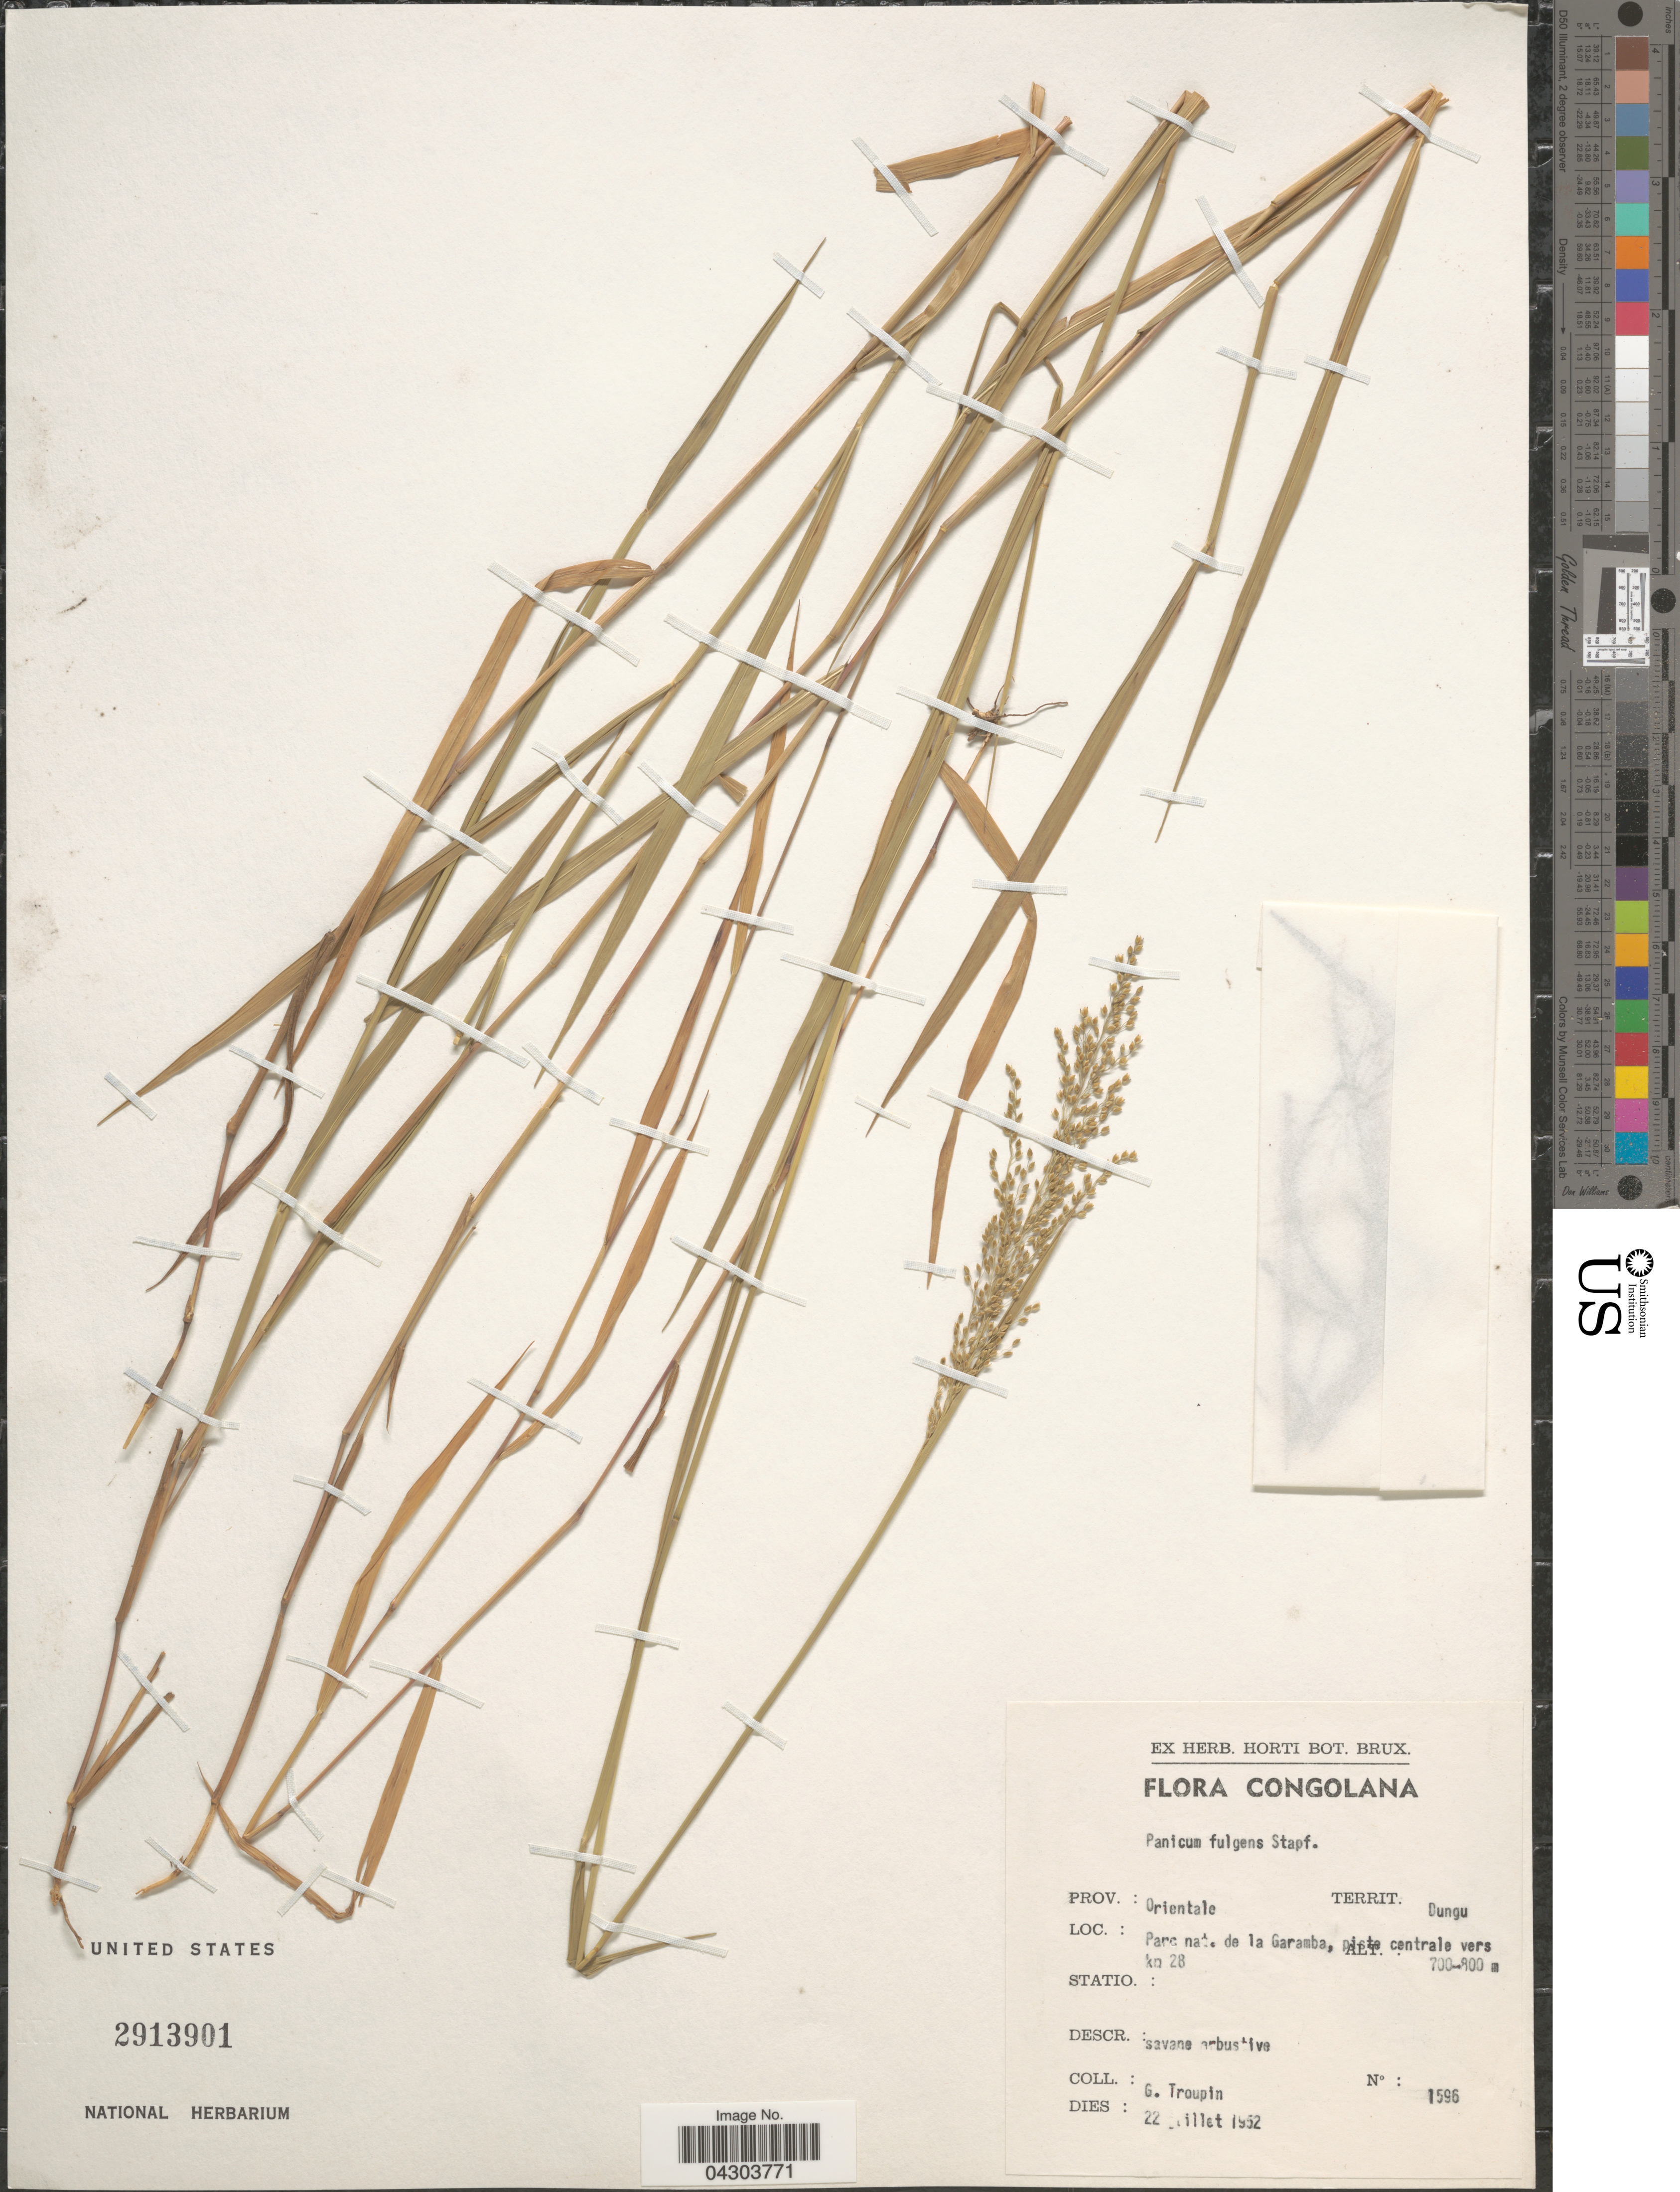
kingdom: Plantae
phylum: Tracheophyta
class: Liliopsida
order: Poales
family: Poaceae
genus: Panicum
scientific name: Panicum nervatum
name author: (Franch.) Stapf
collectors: G. Troupin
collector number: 1596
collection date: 1952-07-22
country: Congo, Democratic Republic of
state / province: Haut-Uele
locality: Congolana. Territ. Dungu. Parc nat. de la Garamba, piste centrale vers km 28.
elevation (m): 700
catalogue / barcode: US 2913901